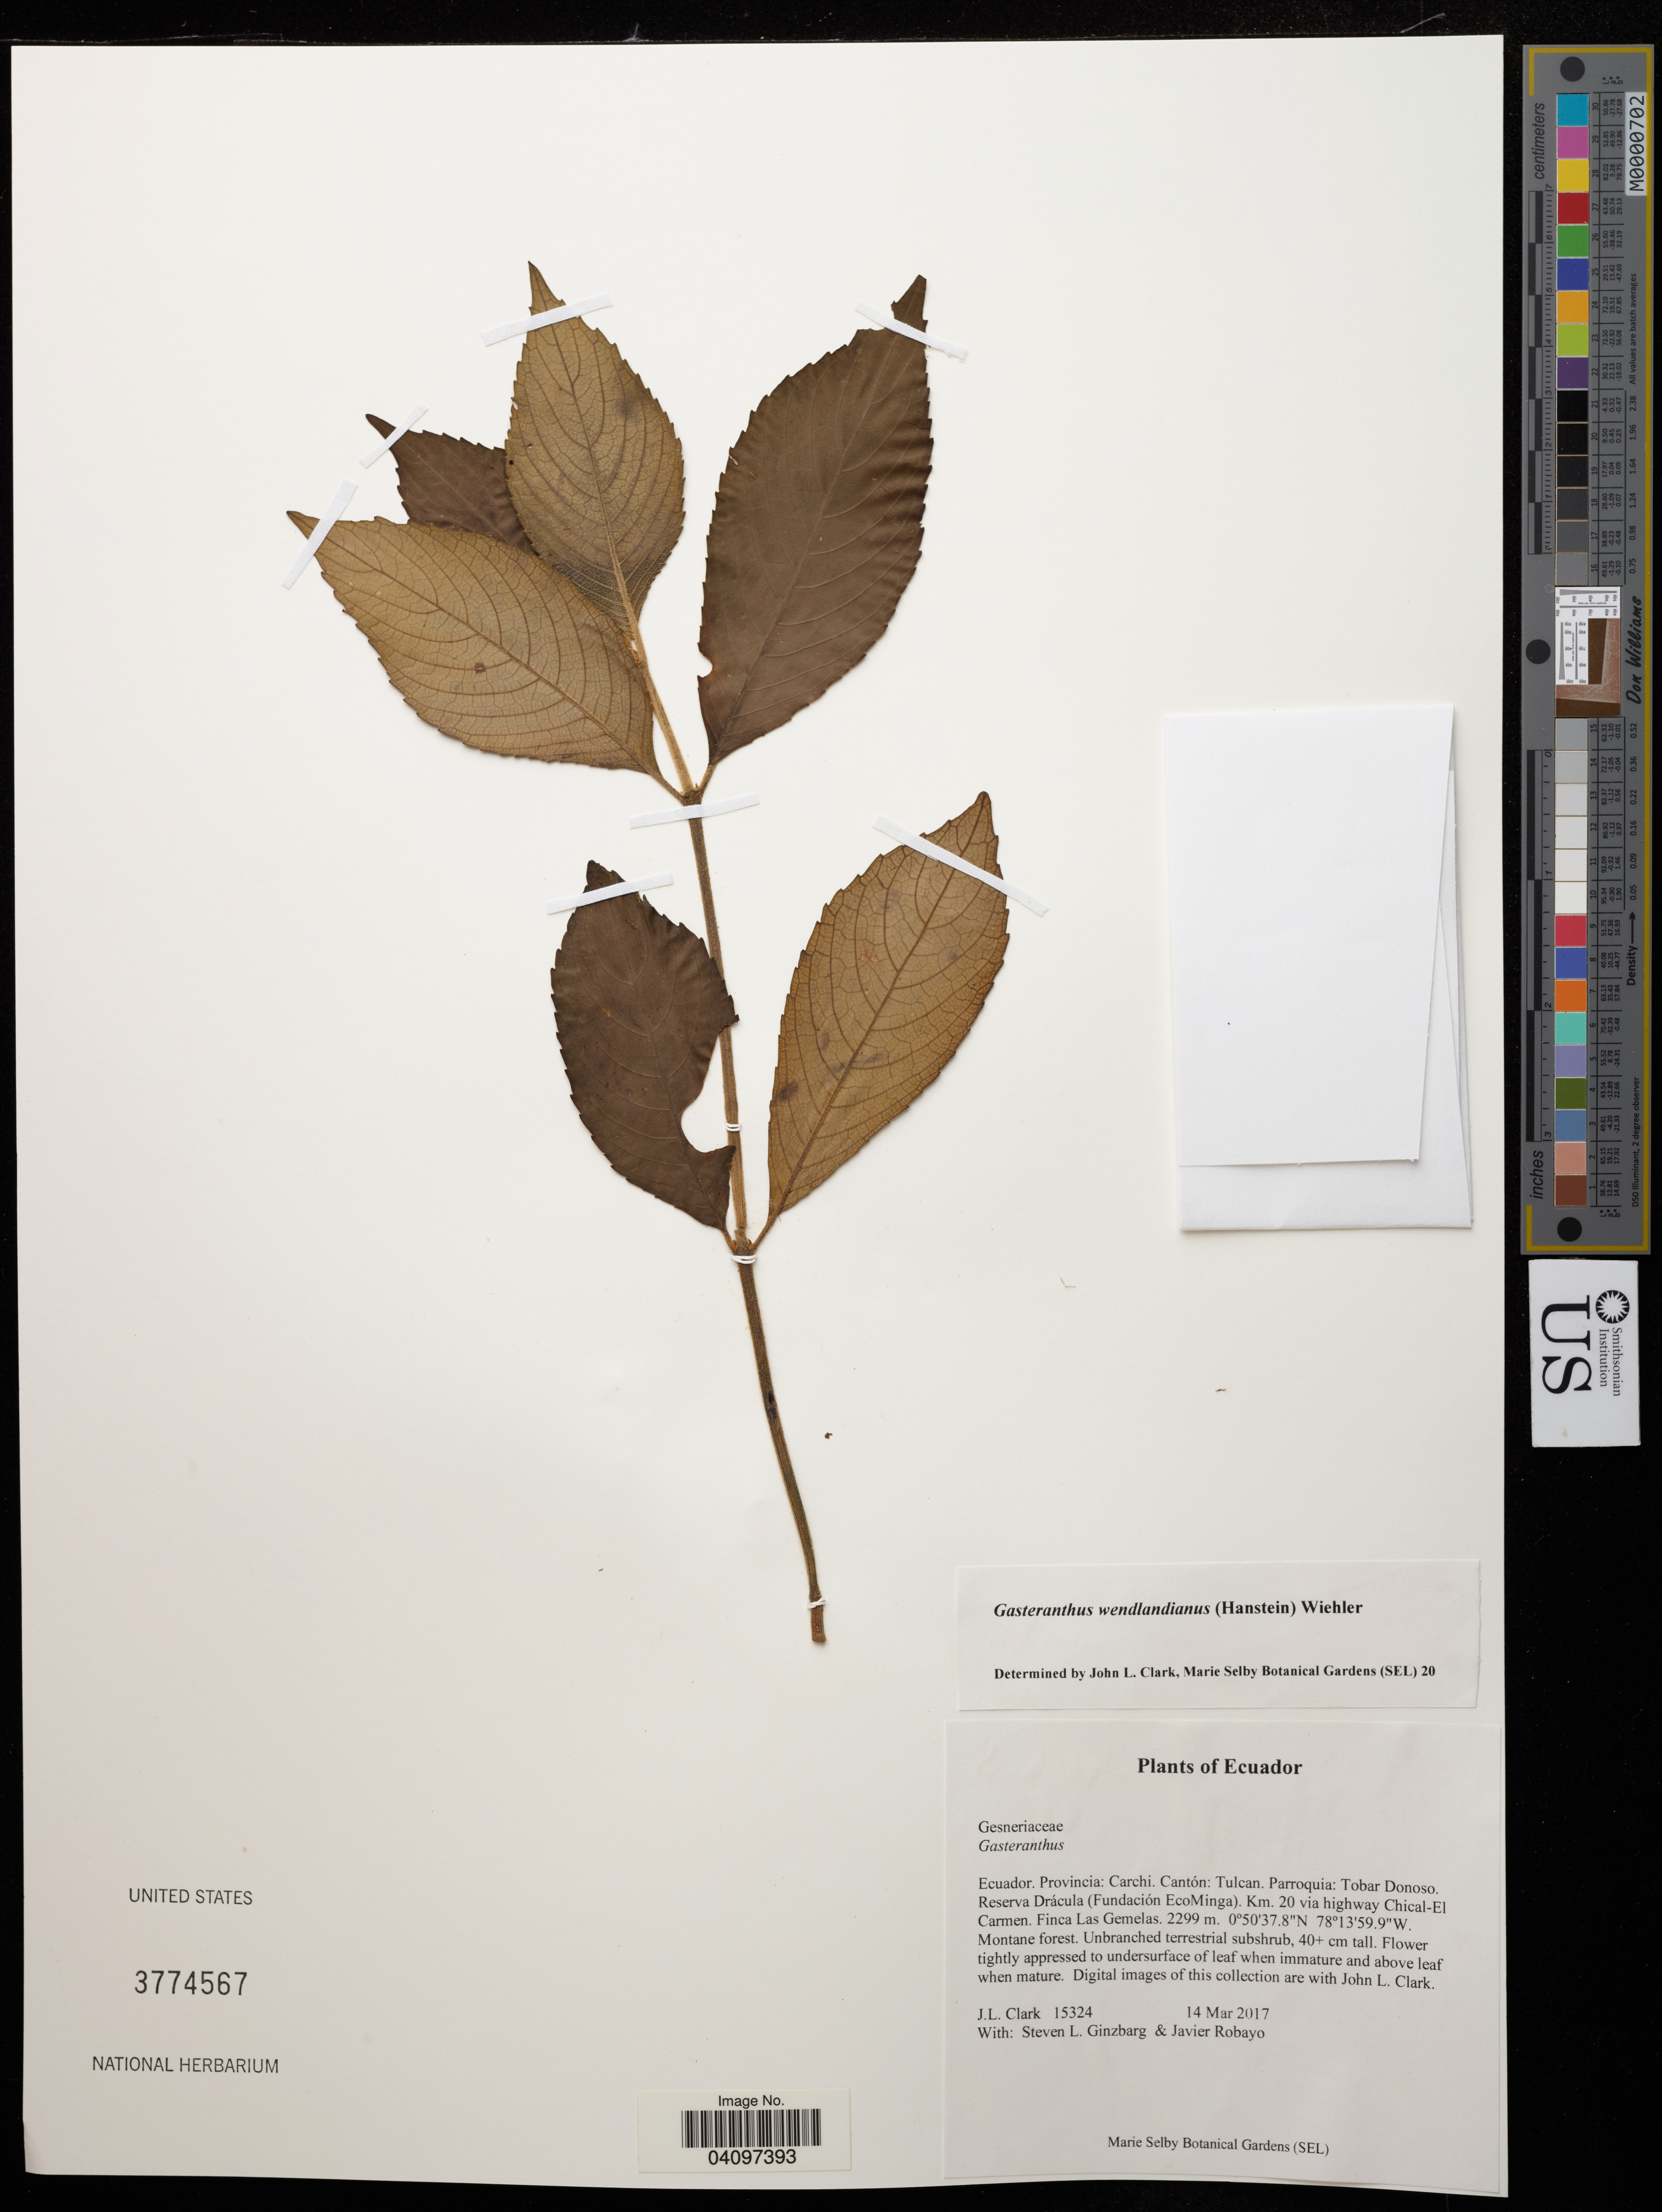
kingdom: Plantae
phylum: Tracheophyta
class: Magnoliopsida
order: Lamiales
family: Gesneriaceae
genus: Gasteranthus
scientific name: Gasteranthus wendlandianus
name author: Wiehler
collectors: J. Clark, S. Ginzbarg & J. Robayo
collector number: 15324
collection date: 2017-03-14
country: Ecuador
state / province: Carchi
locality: Cantón: Tulcan. Parroquia: Tobar Donoso. Reserva Drácula (Fundación EcoMinga). Km. 20 via highway Chical-El Carmen. Finca Las Gemelas.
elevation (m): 2299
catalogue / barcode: US 3774567